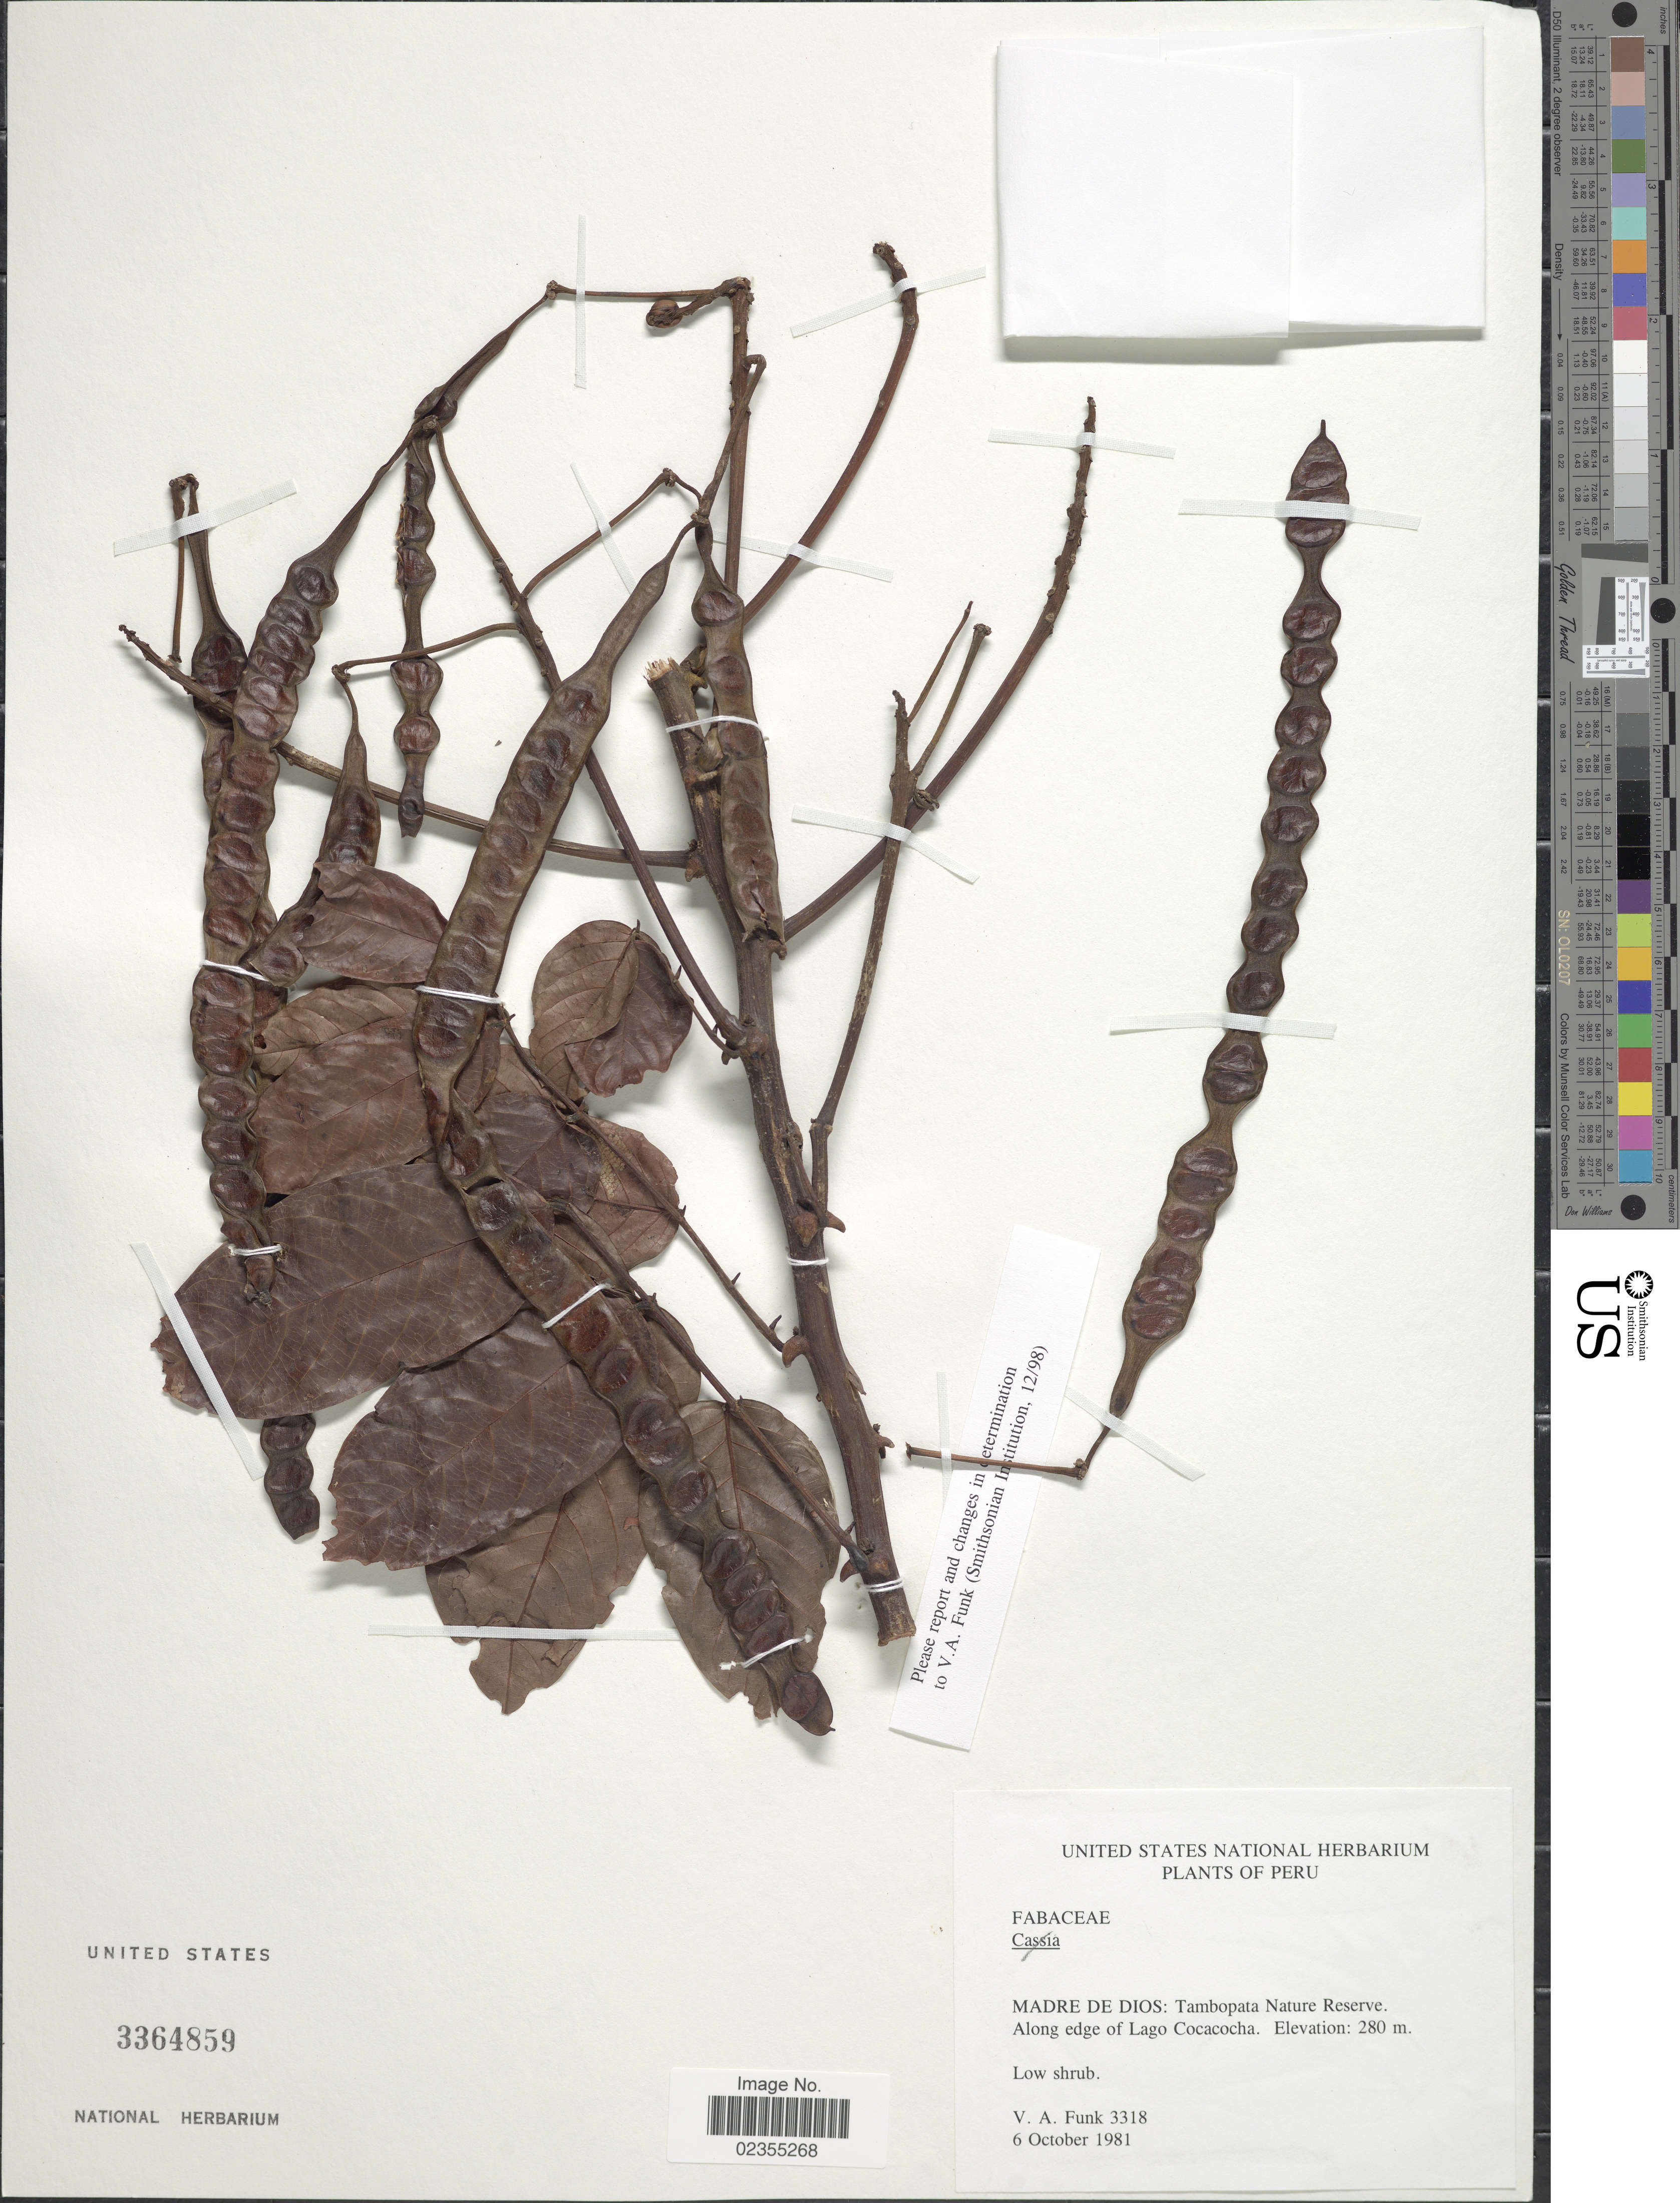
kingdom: Plantae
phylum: Tracheophyta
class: Magnoliopsida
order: Fabales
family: Fabaceae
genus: Senna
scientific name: Senna sp.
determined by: Trujillo, A. M.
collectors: V. Funk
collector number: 3318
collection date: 1981-10-06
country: Peru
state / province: Madre de Dios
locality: Madre de Dios: Tambopata Nature Reserve. Along edge of Lago Cocacocha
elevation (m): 280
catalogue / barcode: US 3364859